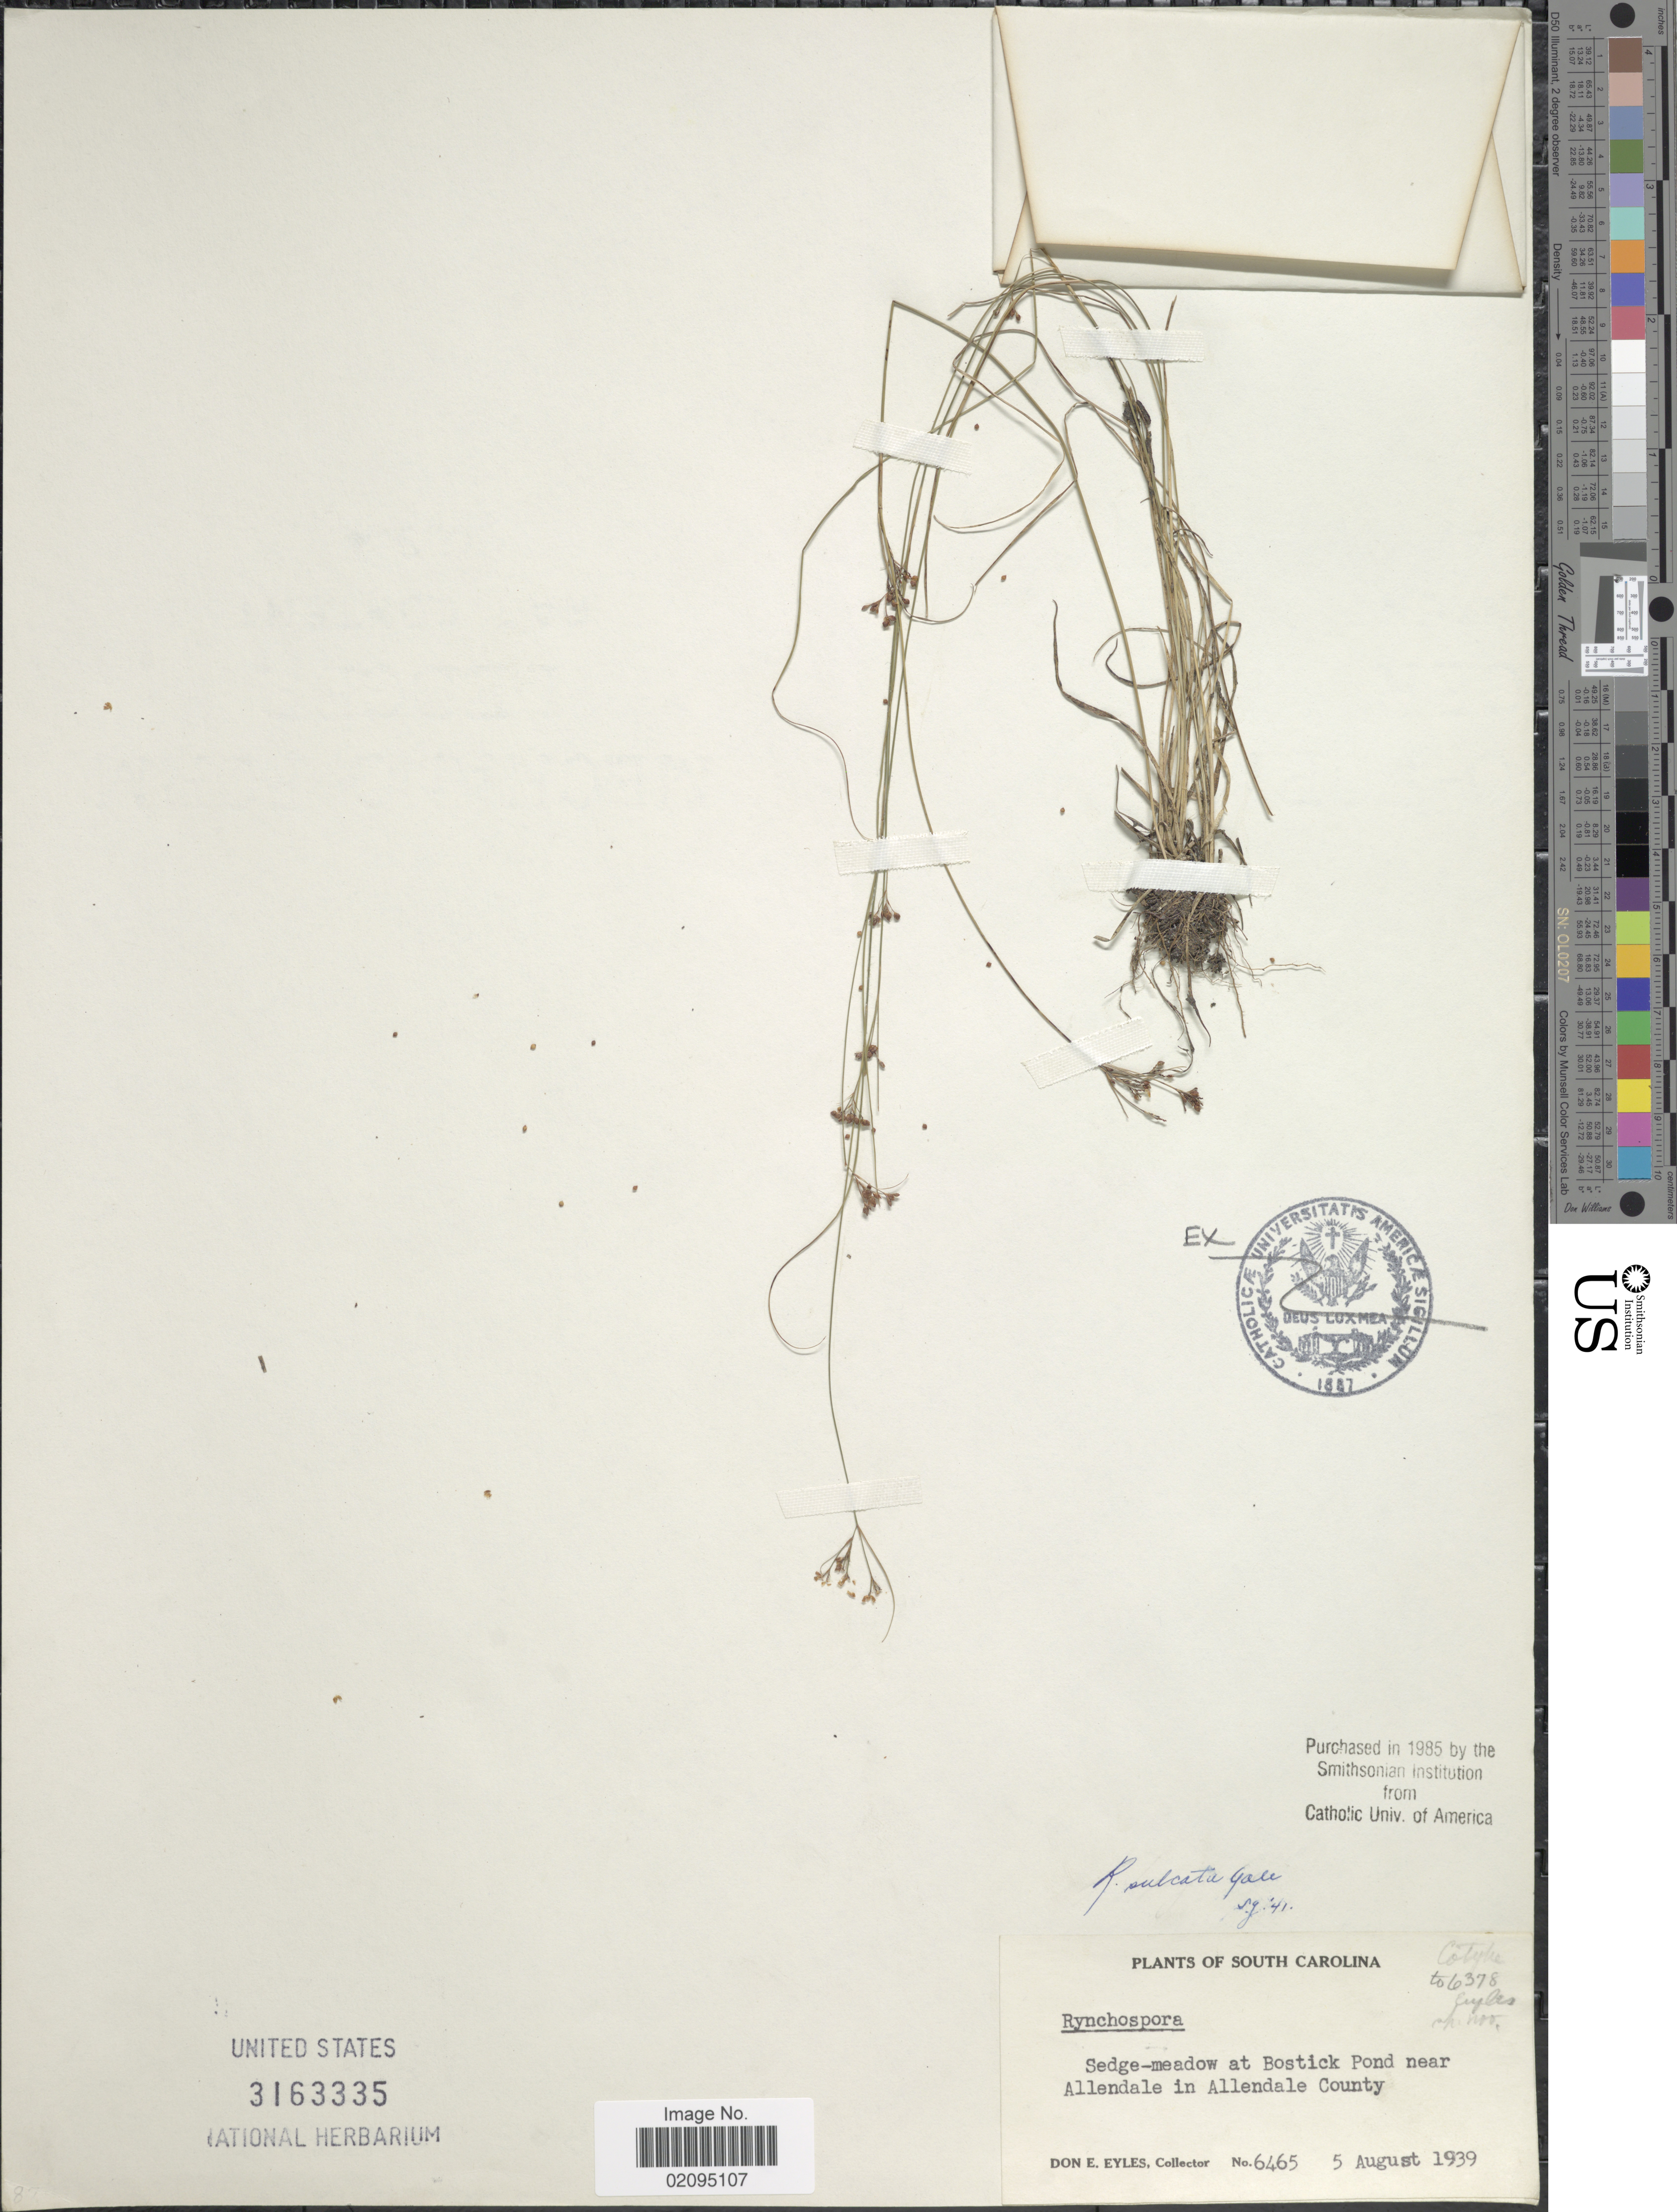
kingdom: Plantae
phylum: Tracheophyta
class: Liliopsida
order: Poales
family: Cyperaceae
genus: Rhynchospora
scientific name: Rhynchospora sulcata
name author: Gale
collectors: D. Eyles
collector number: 6465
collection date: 1939-08-05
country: United States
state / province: South Carolina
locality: At Bostick Pond near Allendale in Allendale County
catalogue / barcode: US 3163335